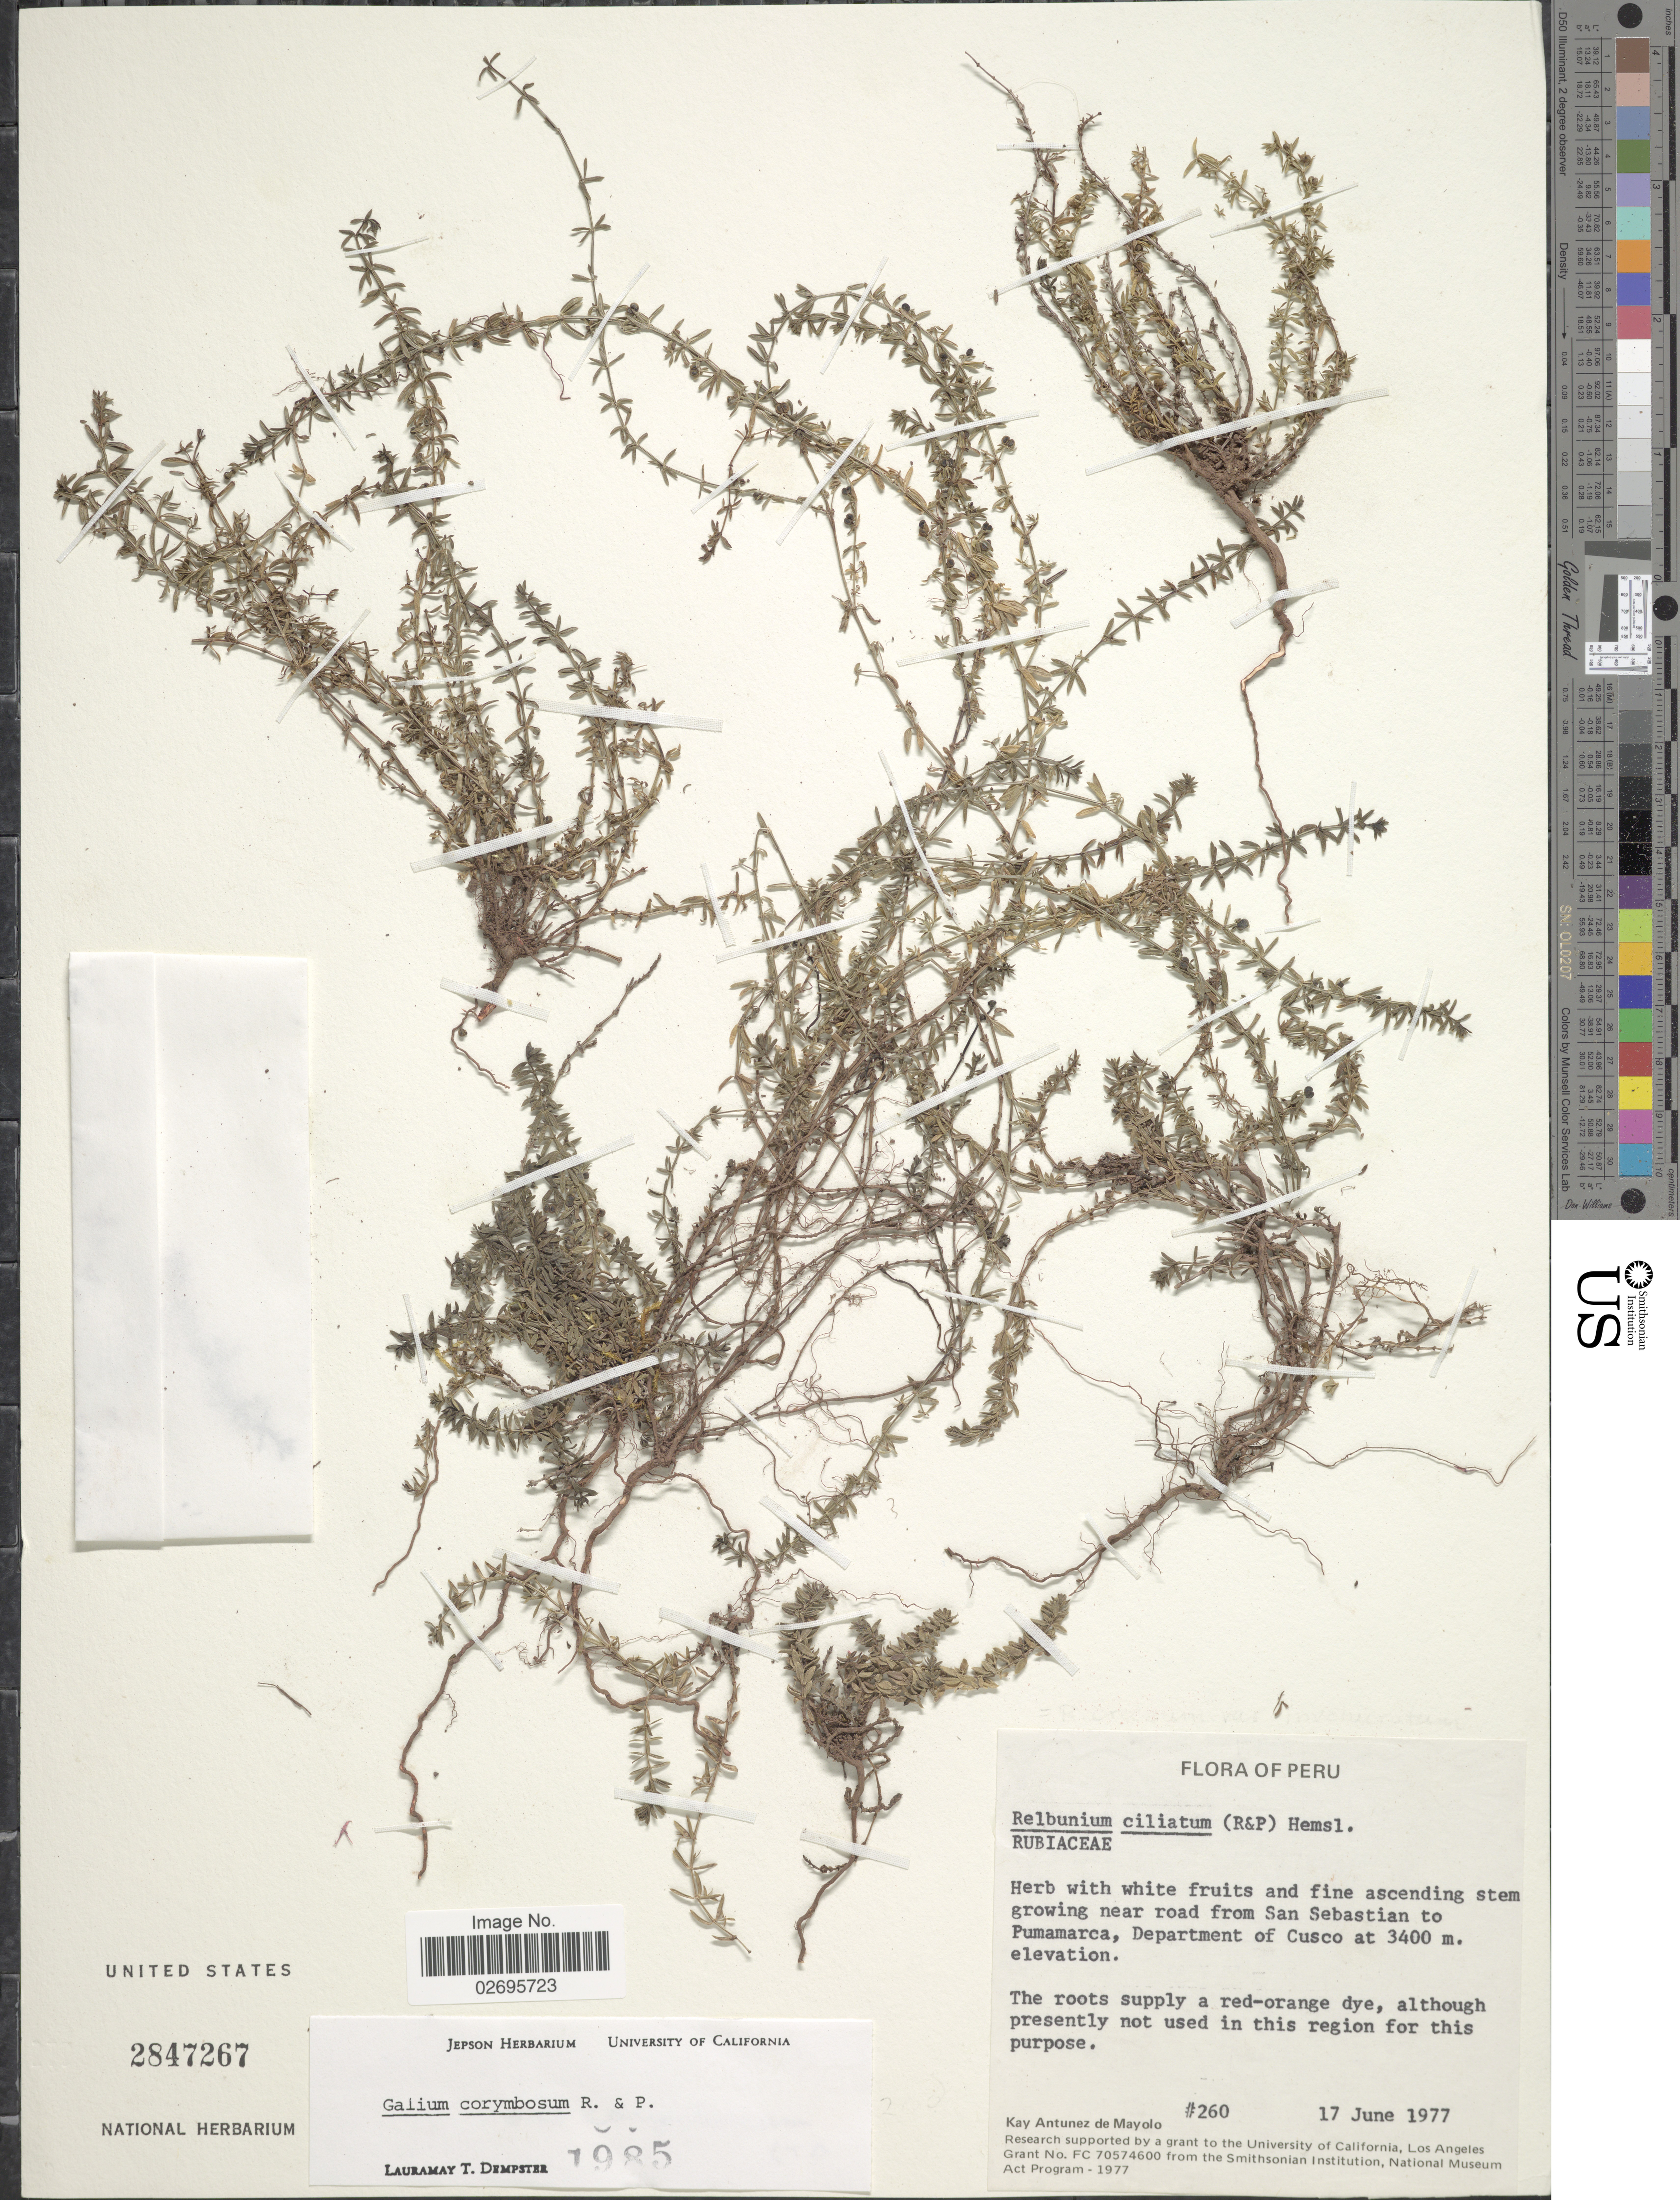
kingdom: Plantae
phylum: Tracheophyta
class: Magnoliopsida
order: Gentianales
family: Rubiaceae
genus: Galium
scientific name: Galium corymbosum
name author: Ruiz & Pav.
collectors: K. Antunez de Mayolo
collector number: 260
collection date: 1977-06-17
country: Peru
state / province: Cusco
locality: Near road from San Sebastian to Pumamarca, Department of Cusco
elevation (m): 3400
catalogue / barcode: US 2847267